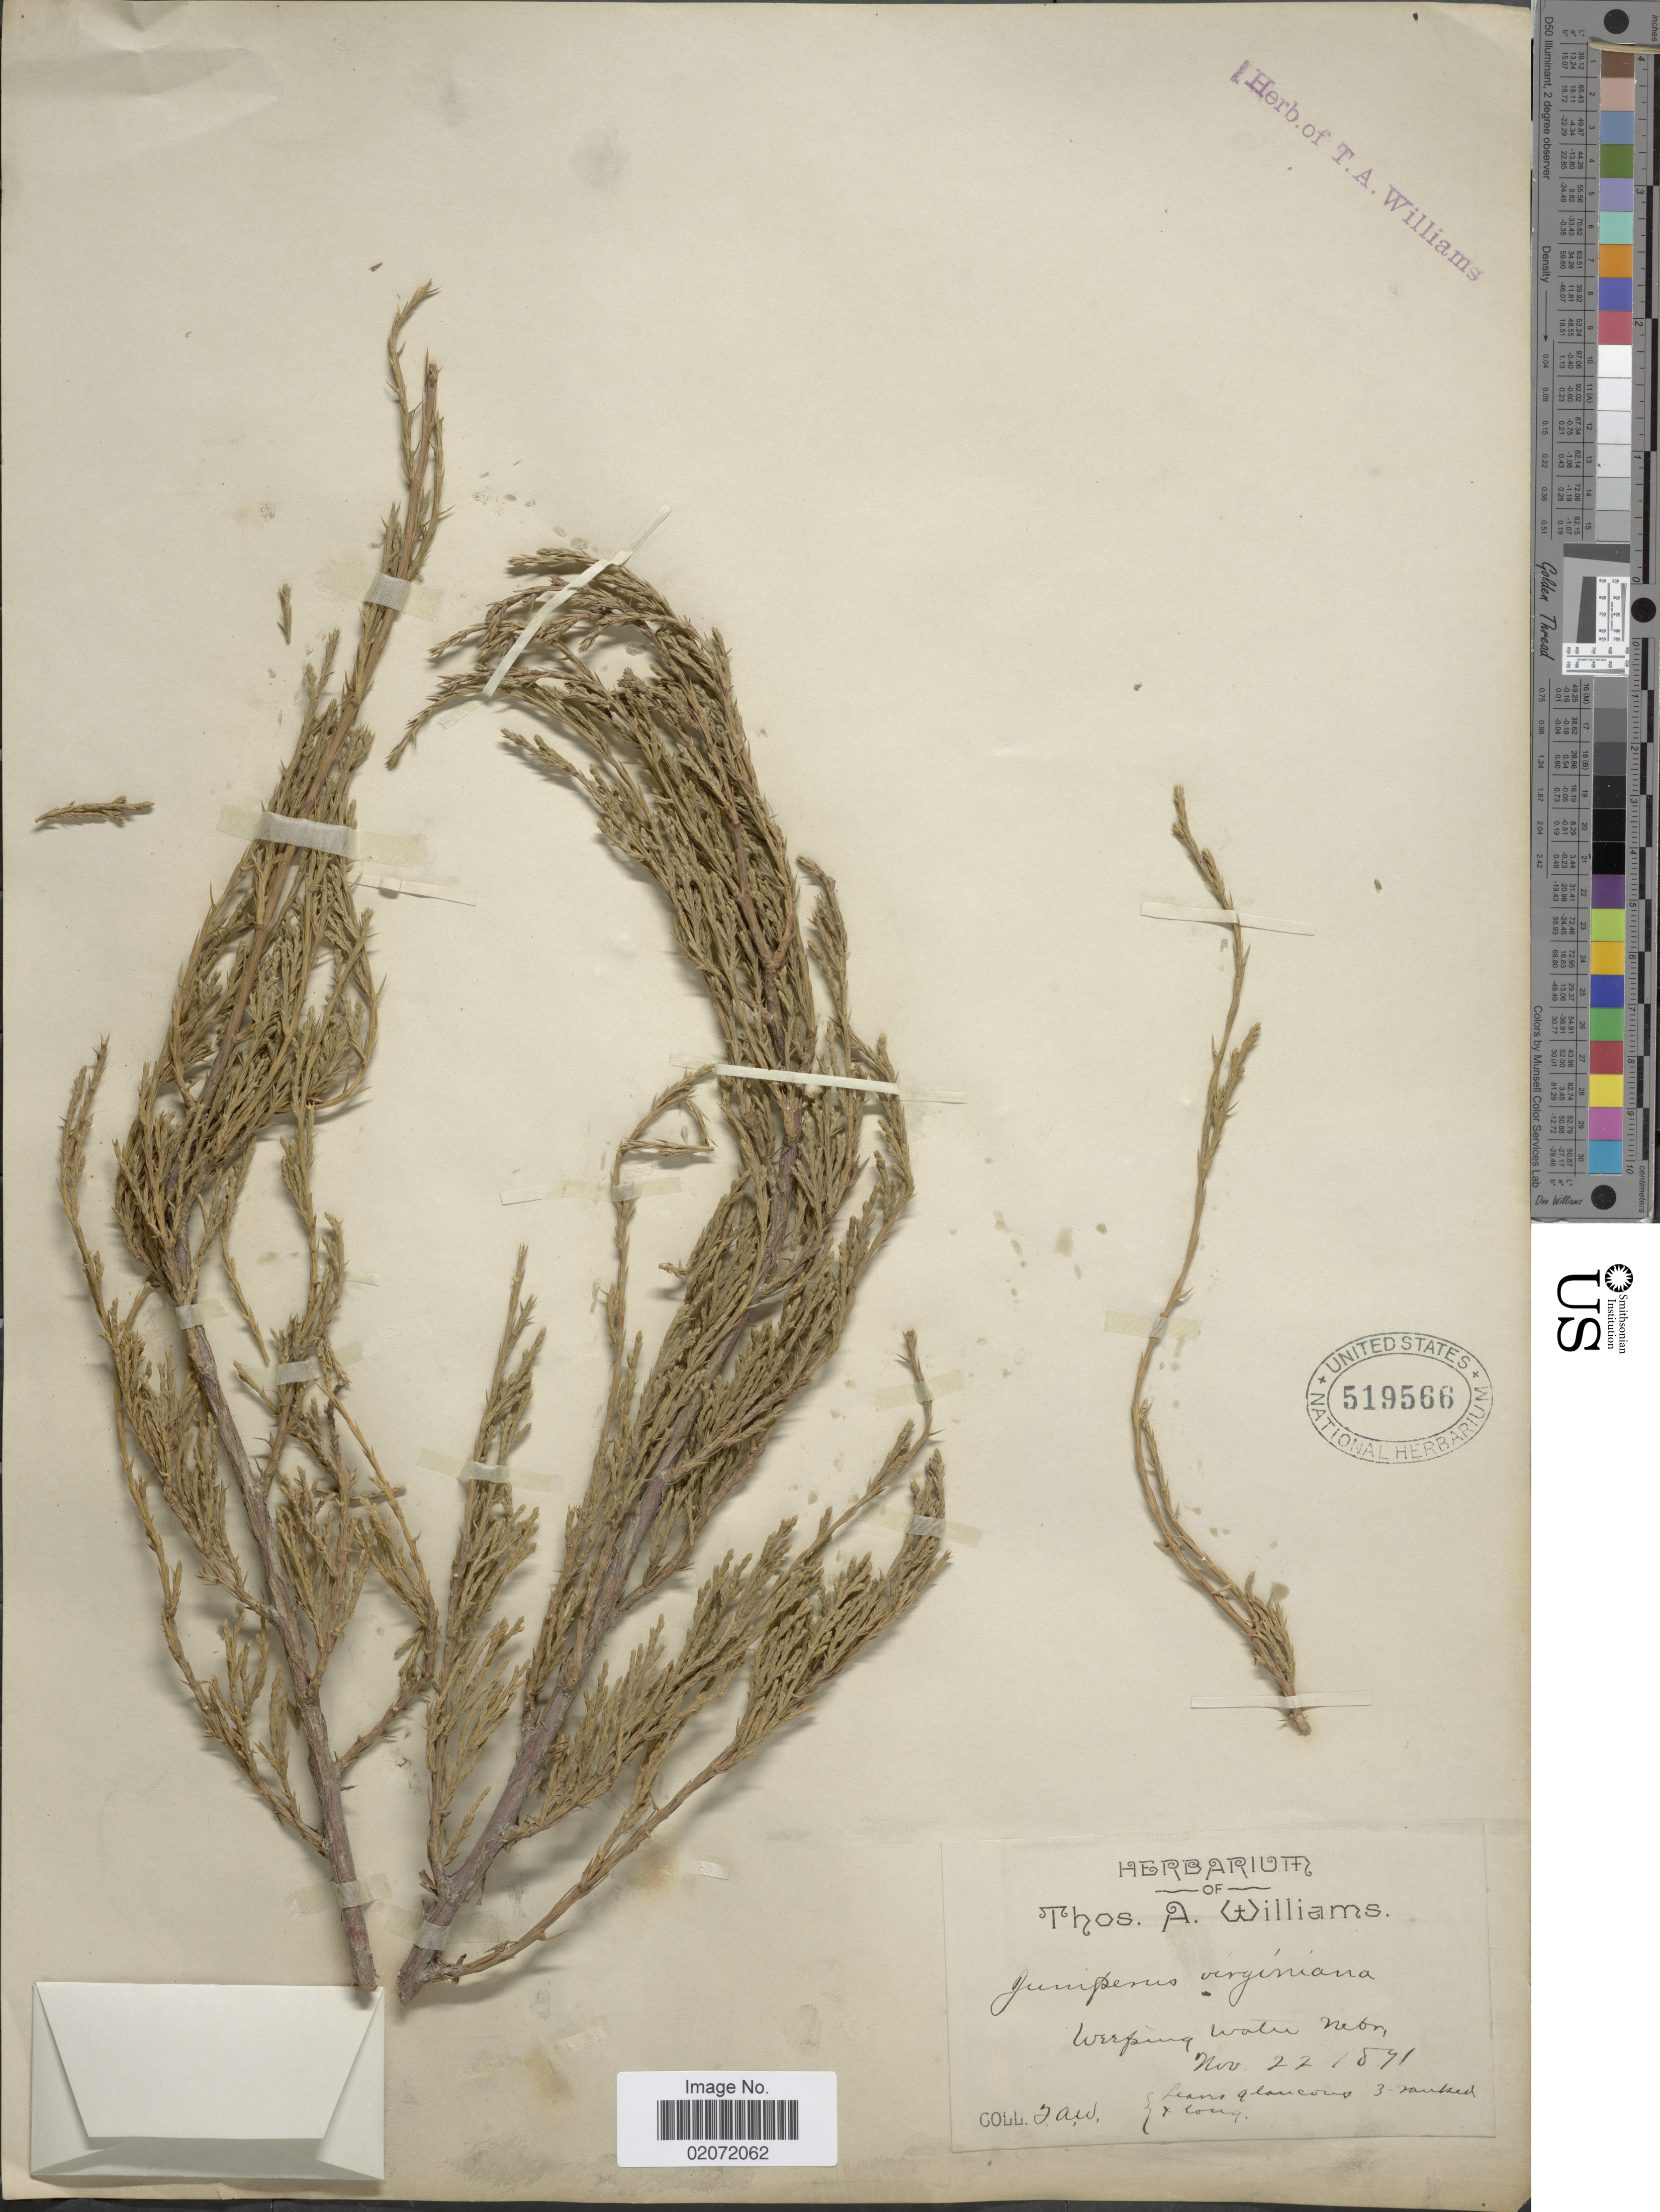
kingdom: Plantae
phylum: Tracheophyta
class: Pinopsida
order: Pinales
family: Cupressaceae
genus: Juniperus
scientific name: Juniperus virginiana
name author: L.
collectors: T. A. Williams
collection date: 1891-11-22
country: United States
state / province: Nebraska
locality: Weeping Water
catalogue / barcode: US 519566